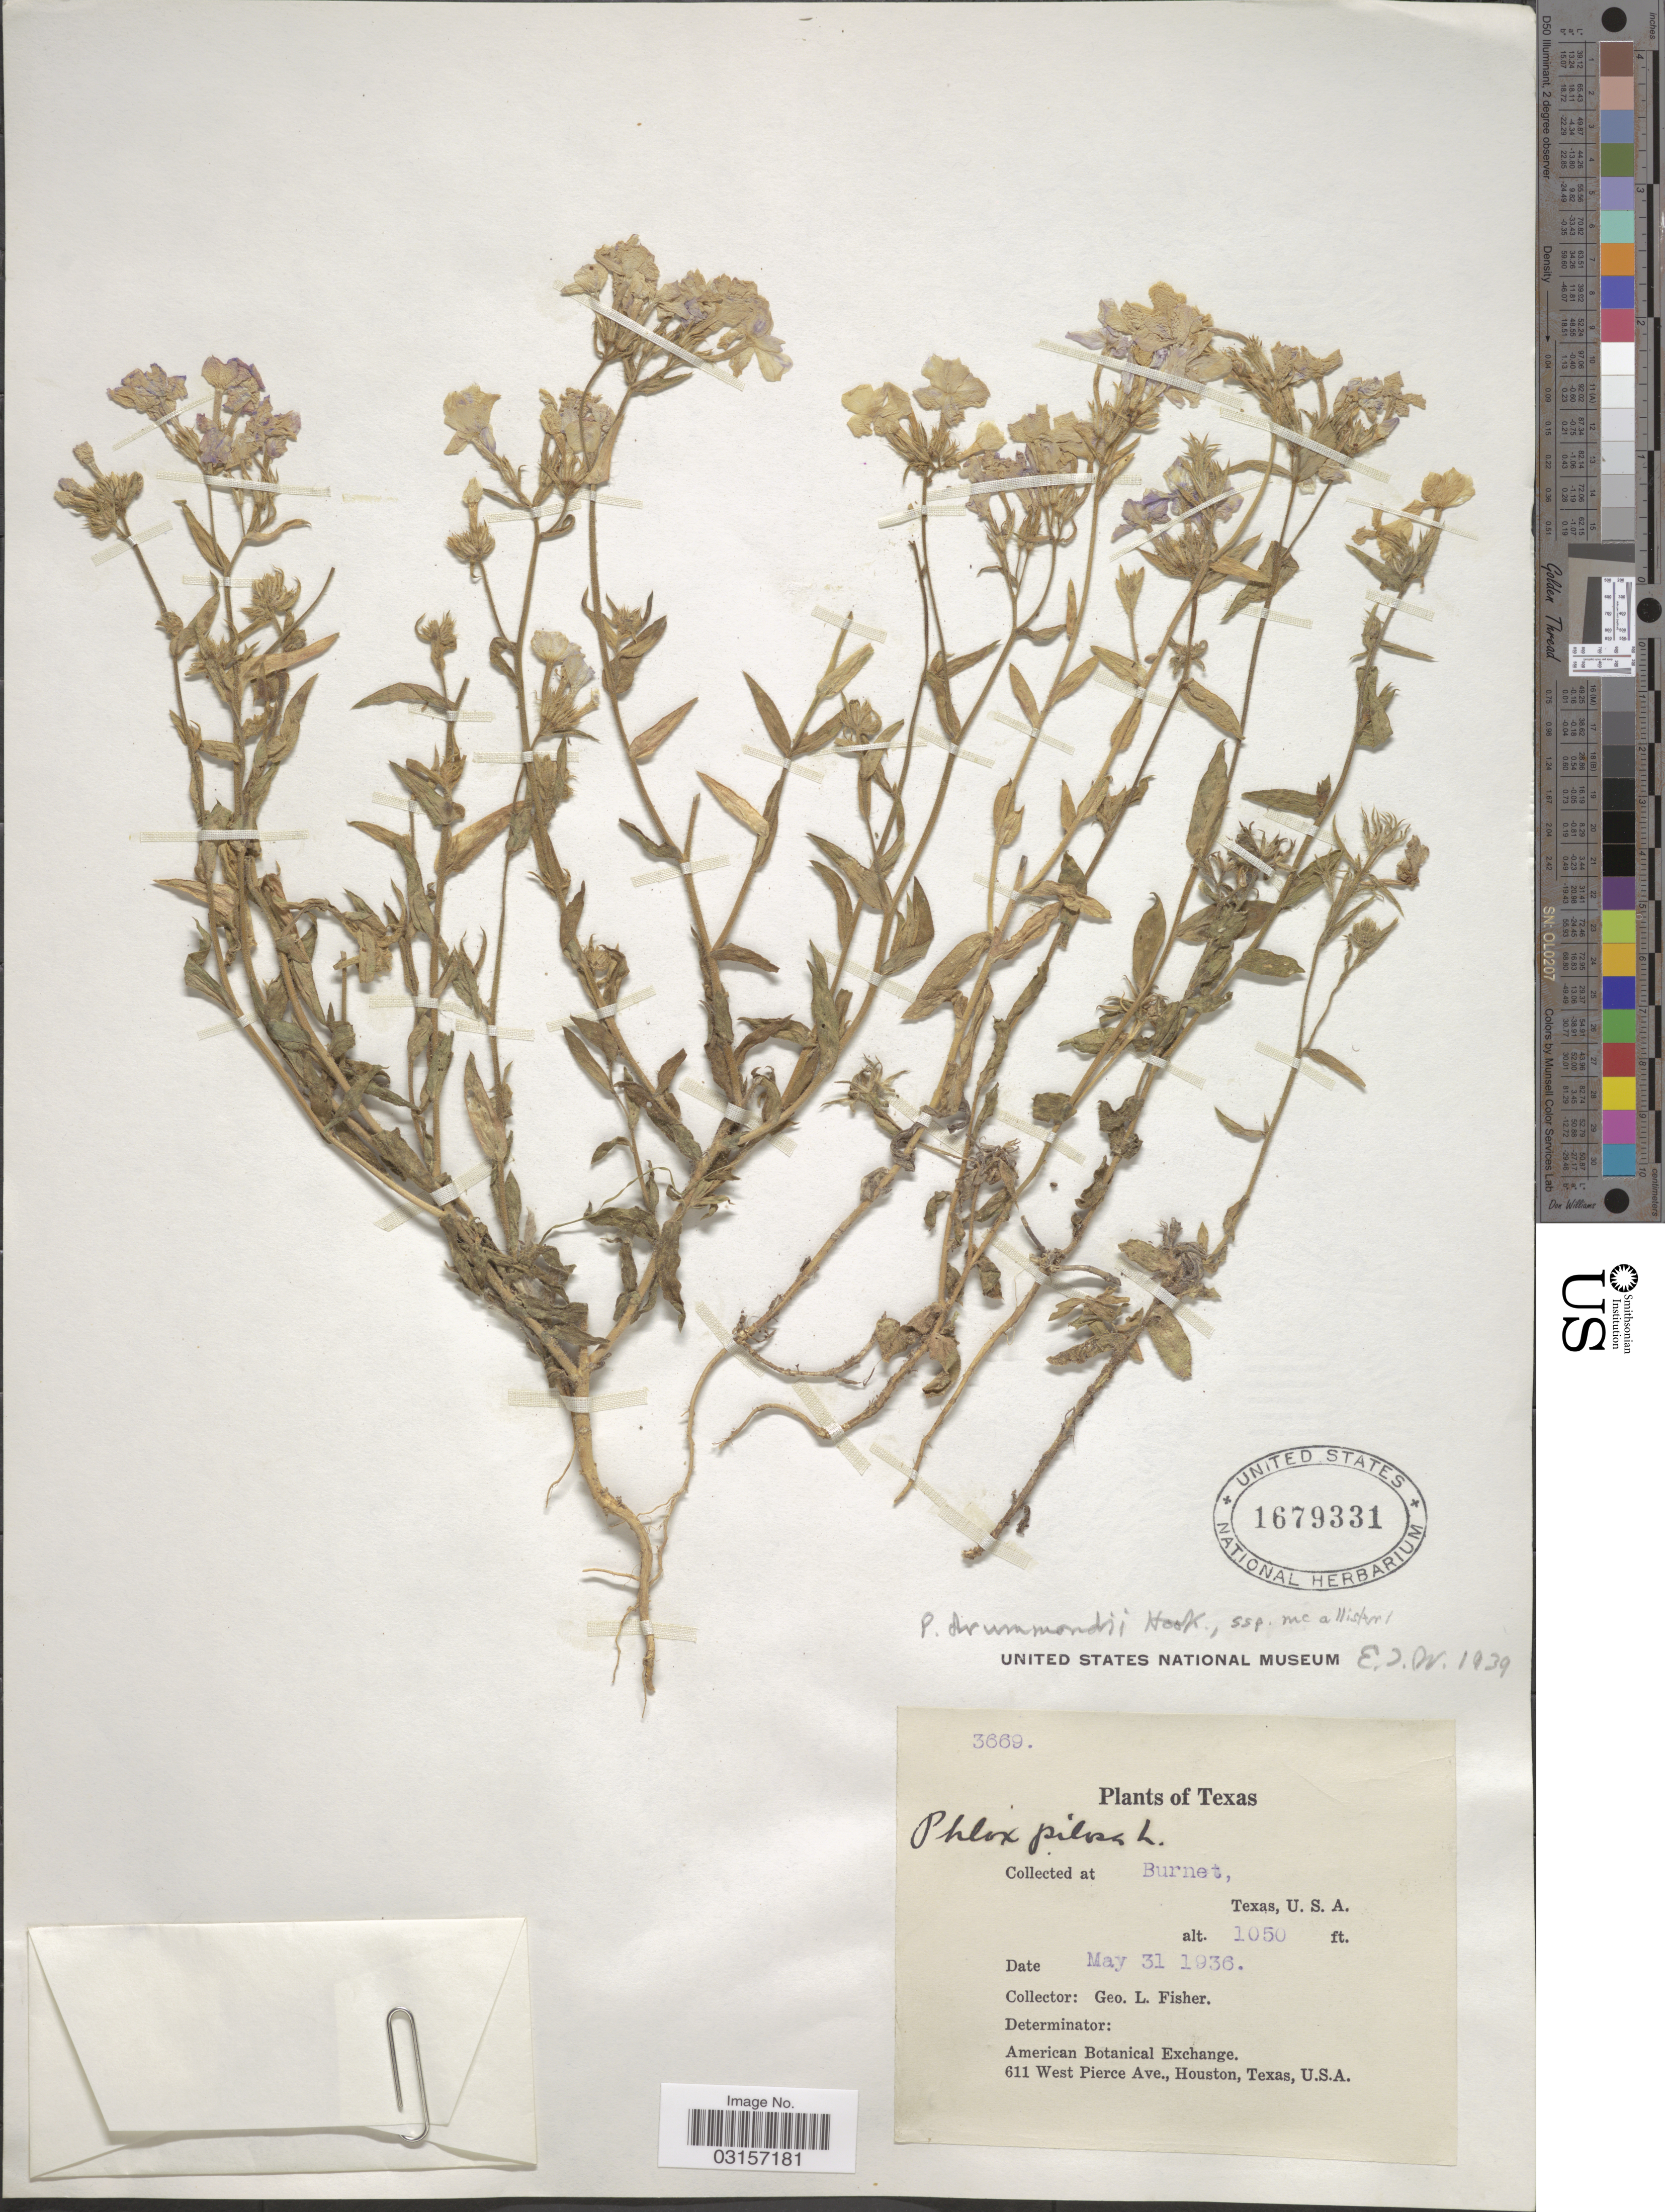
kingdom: Plantae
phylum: Tracheophyta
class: Magnoliopsida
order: Ericales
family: Polemoniaceae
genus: Phlox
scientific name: Phlox drummondii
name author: Hook.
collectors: G. L. Fisher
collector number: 3669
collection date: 1936-05-31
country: United States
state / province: Texas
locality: Burnet, Texas, US.A.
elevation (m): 320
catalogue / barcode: US 1679331